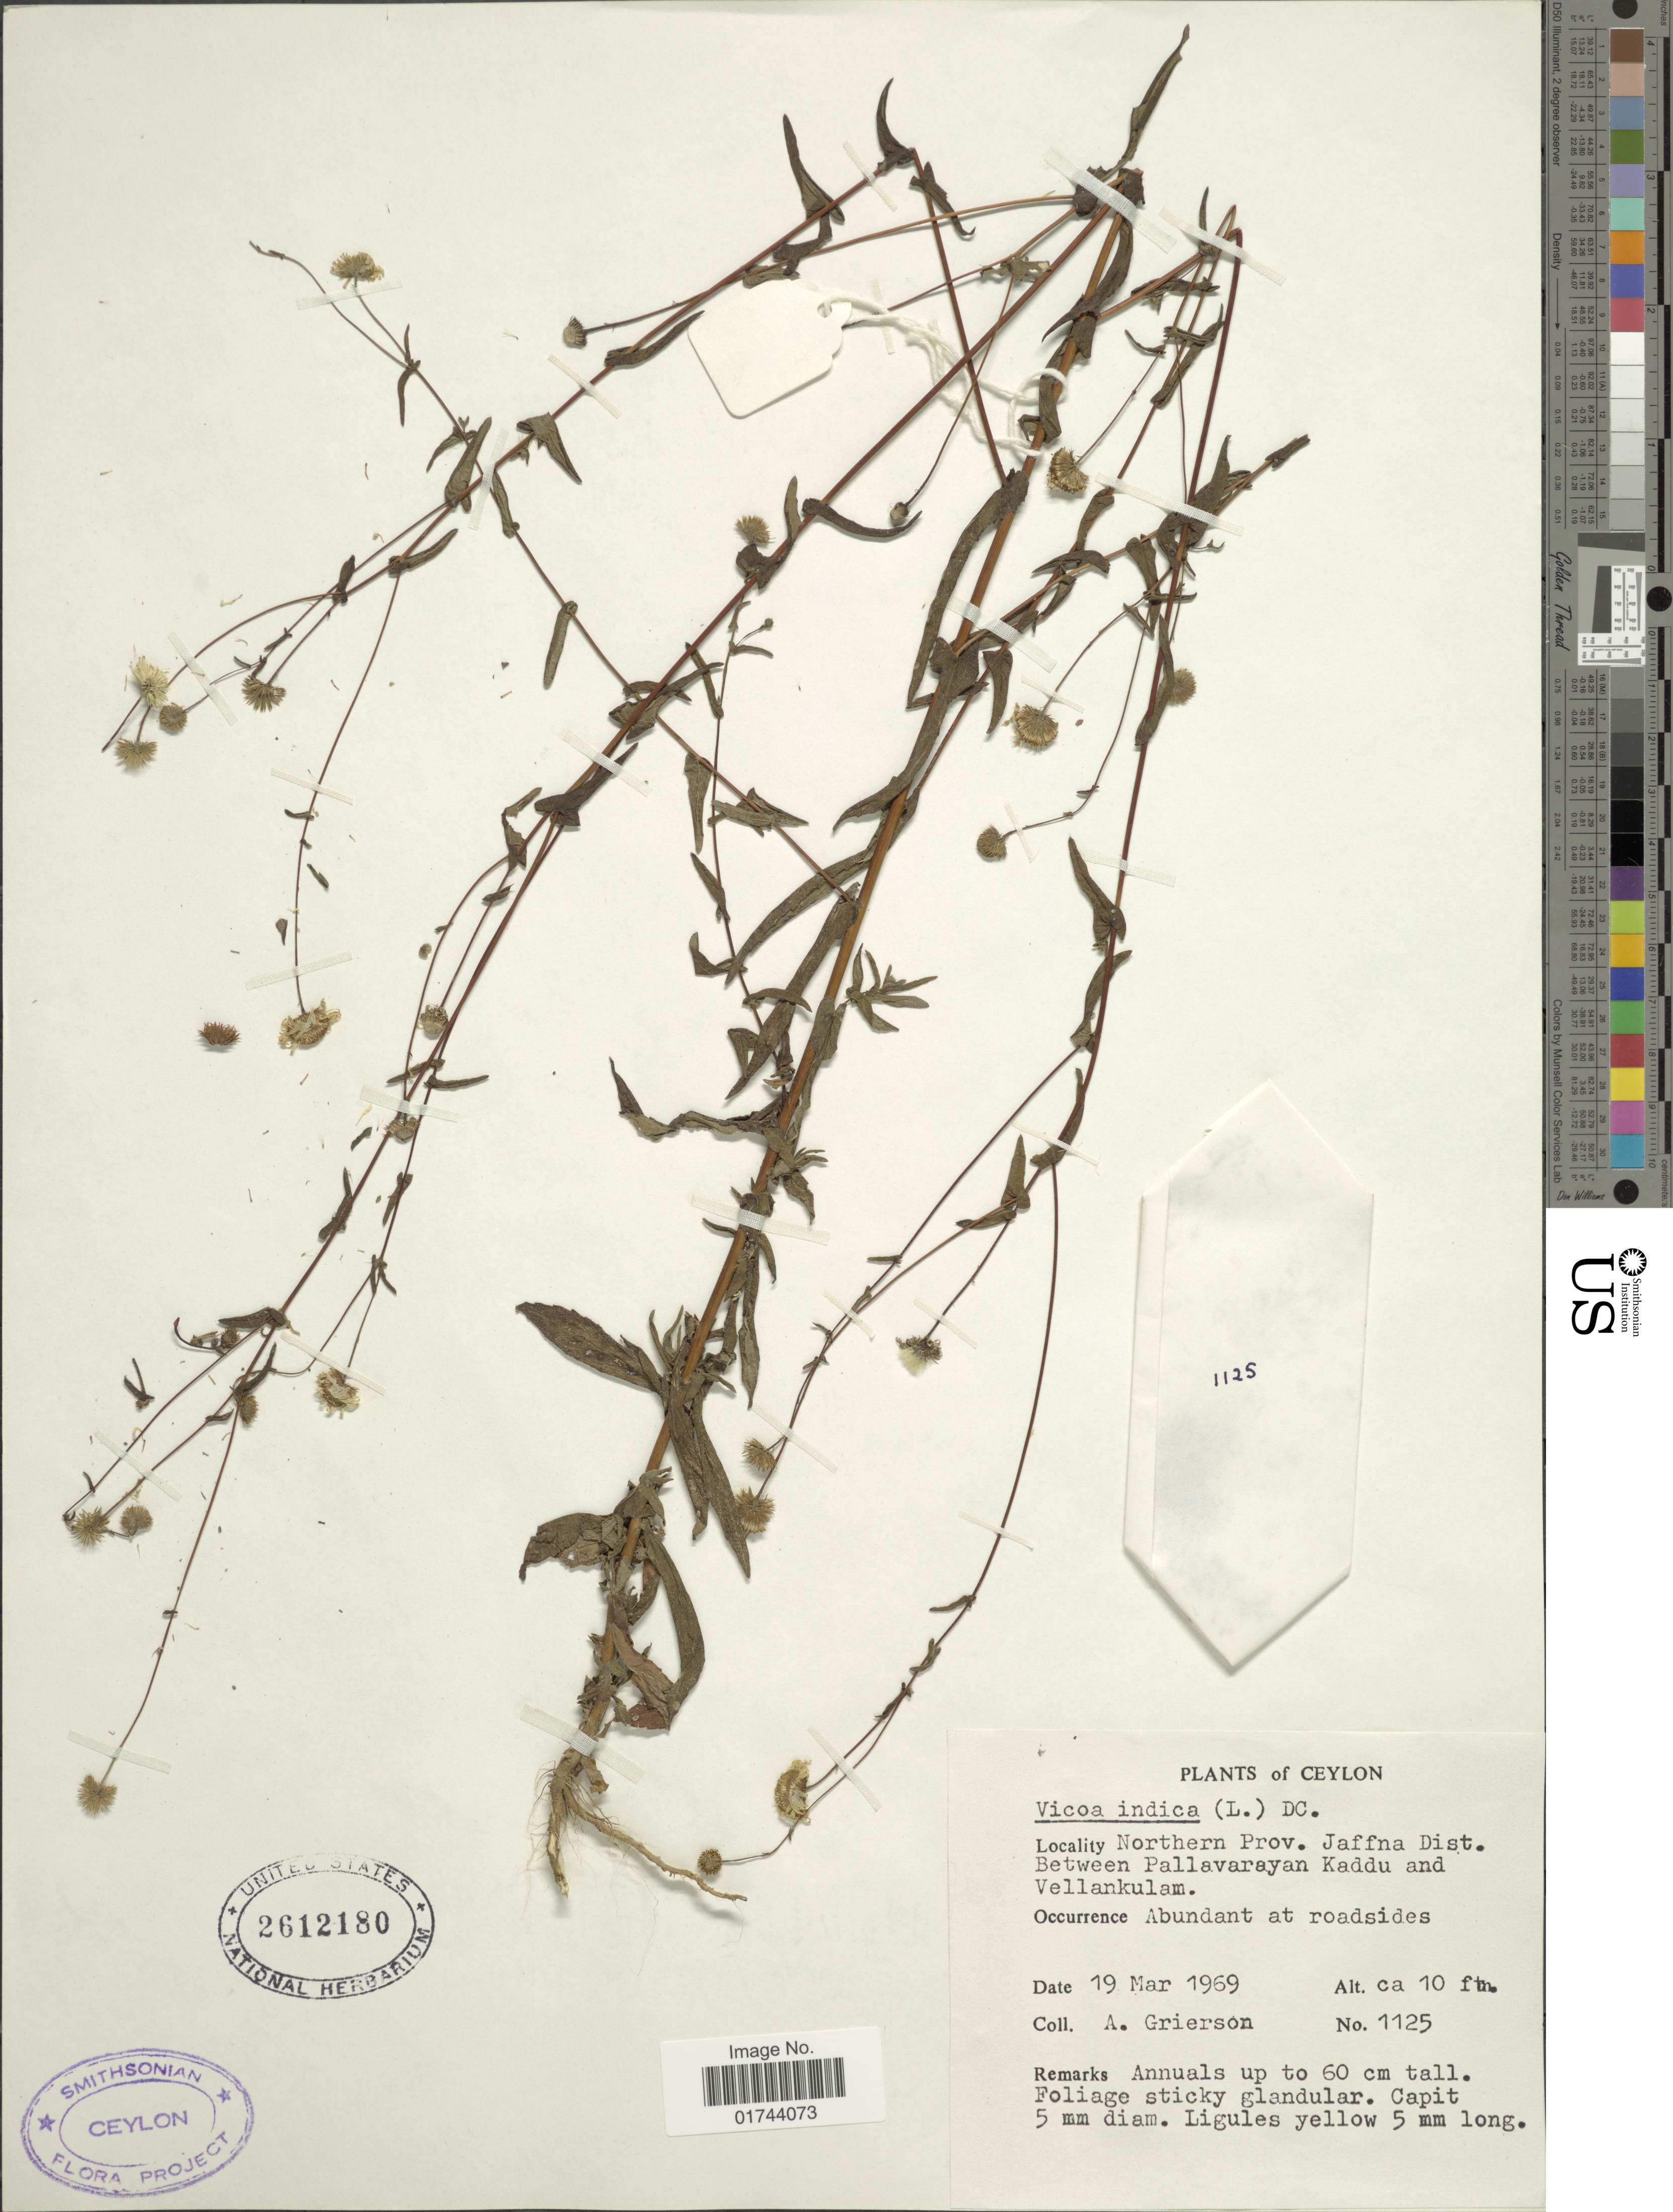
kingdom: Plantae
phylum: Tracheophyta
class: Magnoliopsida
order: Asterales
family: Asteraceae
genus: Inula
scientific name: Inula indica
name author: L.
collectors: A. Grierson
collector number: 1125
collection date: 1969-03-19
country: Sri Lanka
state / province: Northern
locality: Ceylon, Jaffna Dist., between Pallavarayan Kaddu and Vellankulam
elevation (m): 3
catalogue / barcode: US 2612180